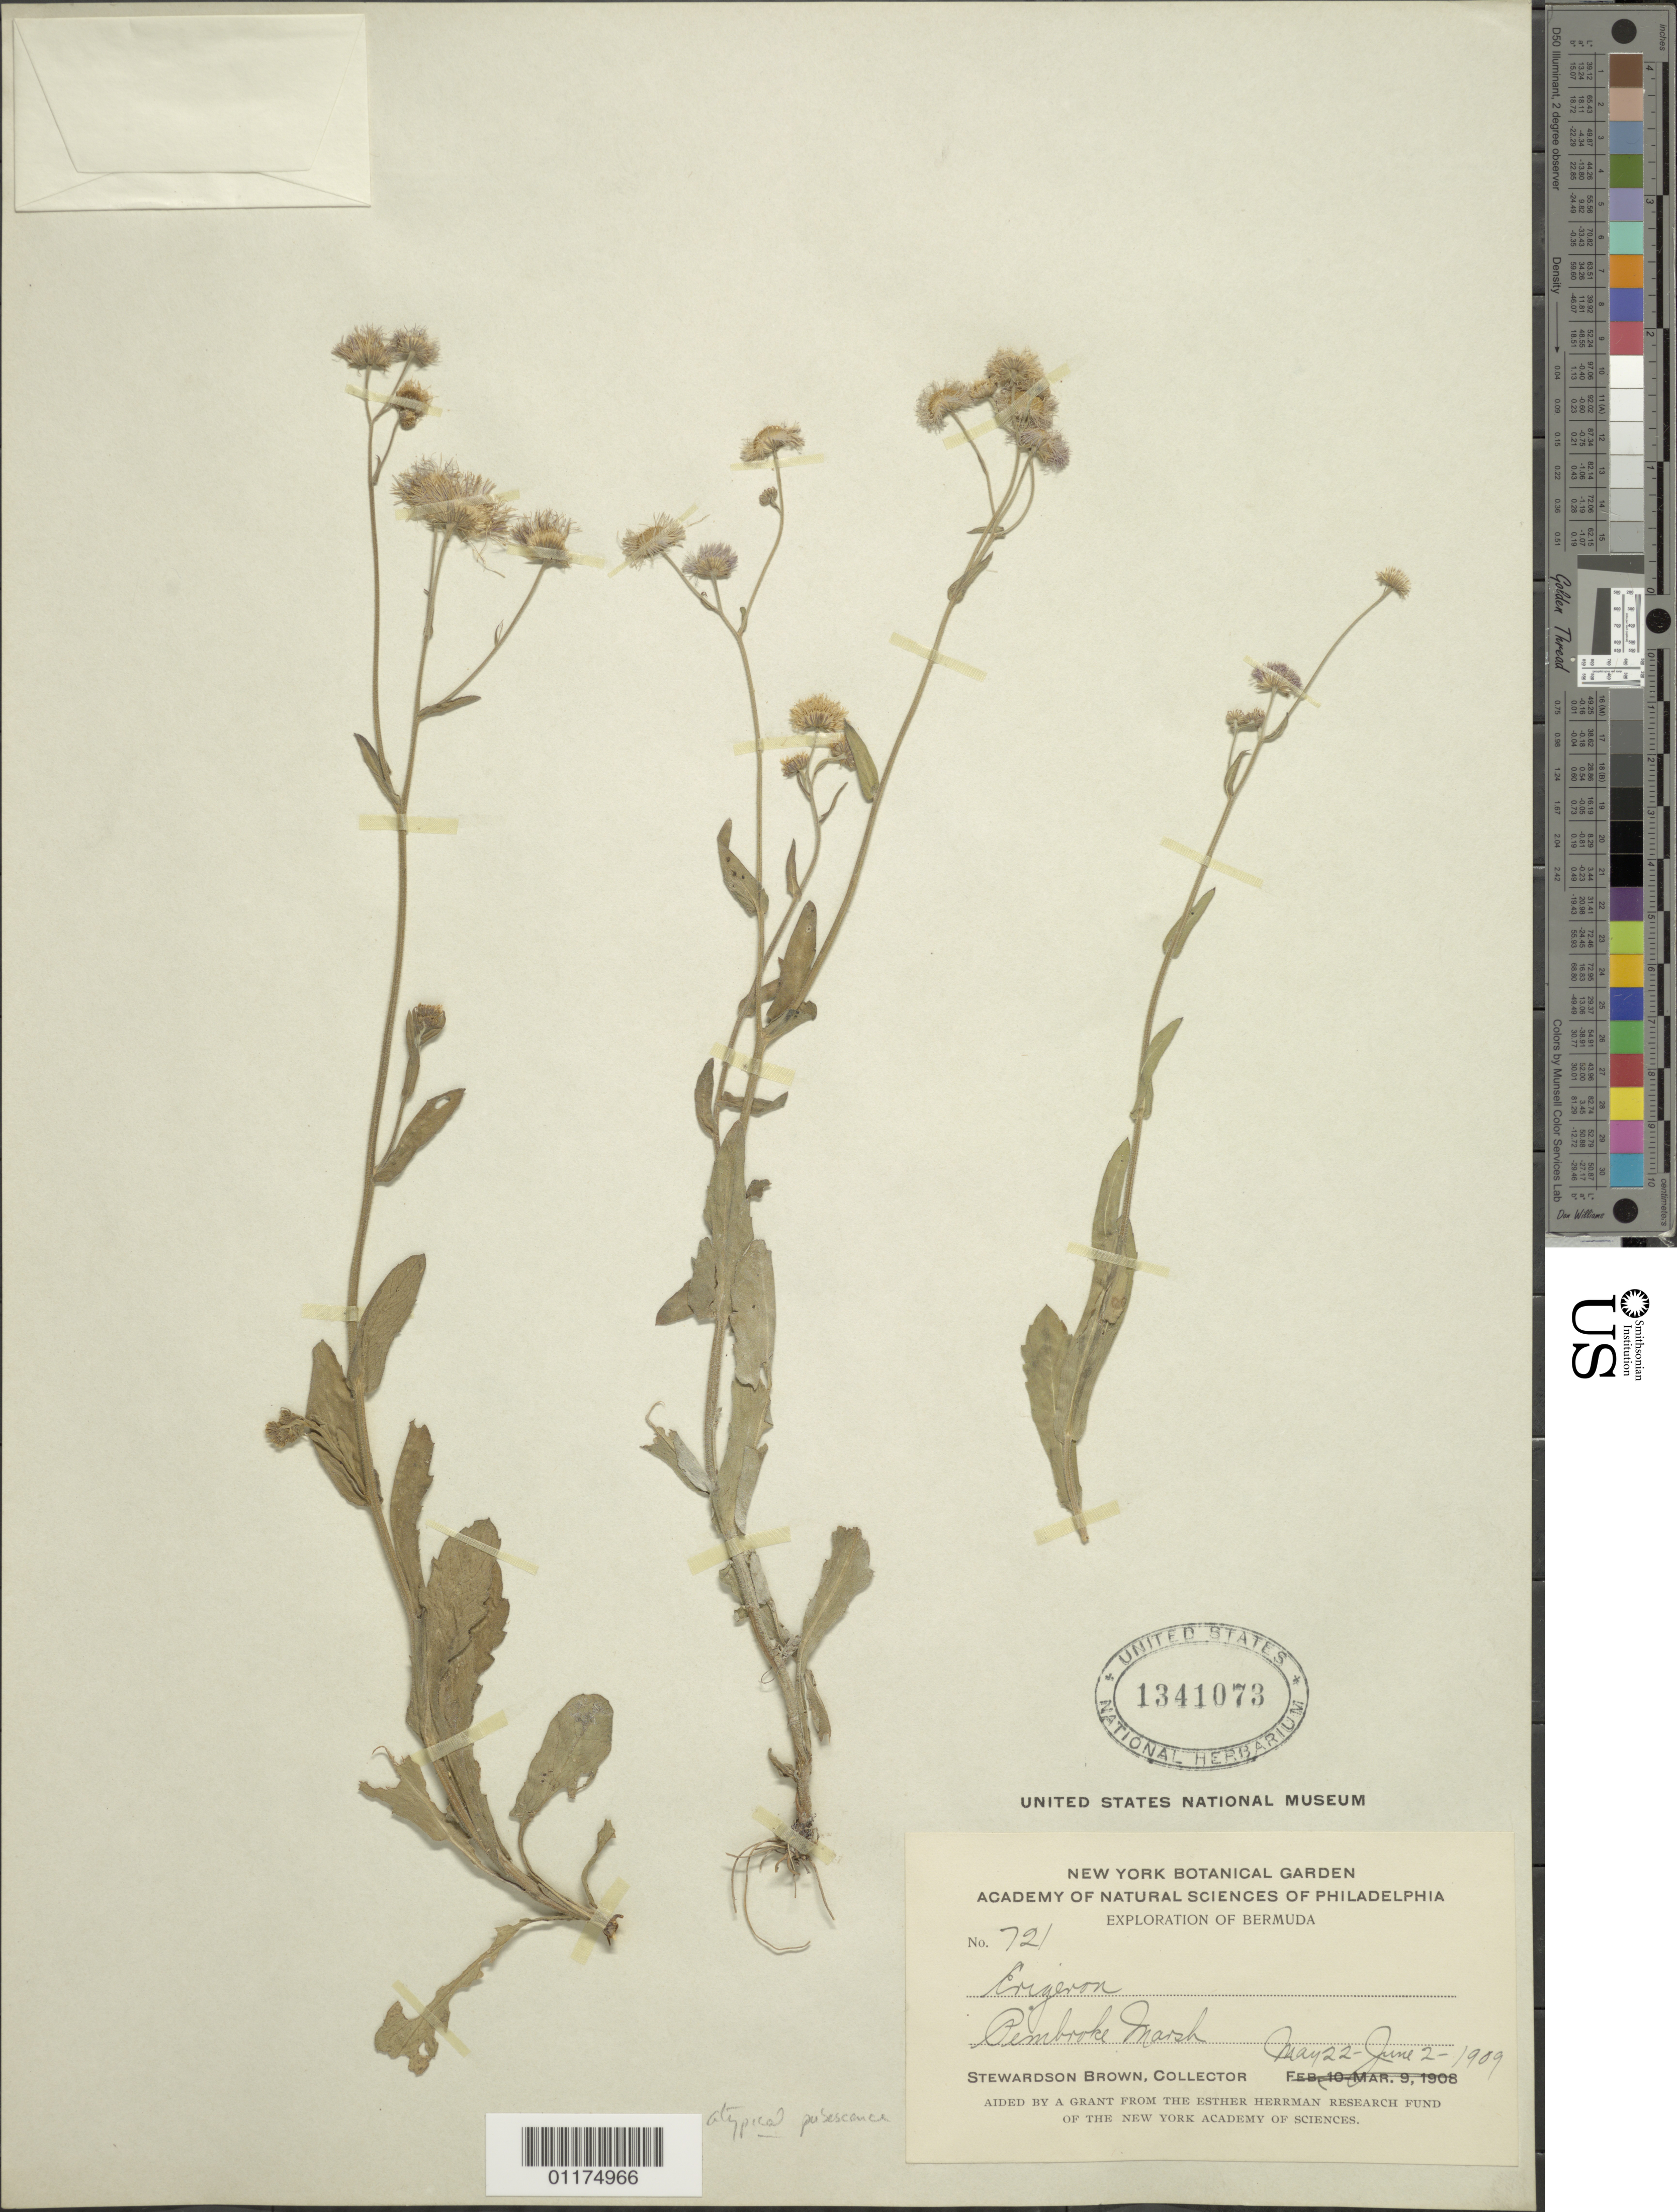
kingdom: Plantae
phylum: Tracheophyta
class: Magnoliopsida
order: Asterales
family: Asteraceae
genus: Erigeron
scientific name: Erigeron quercifolius Lam.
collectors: S. Brown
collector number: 721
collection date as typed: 22 May 1909 to 22 Jun 1909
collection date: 1909-05-22/1909-06-22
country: Bermuda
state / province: Pembroke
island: Bermuda I.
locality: Marsh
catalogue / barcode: US 1341073